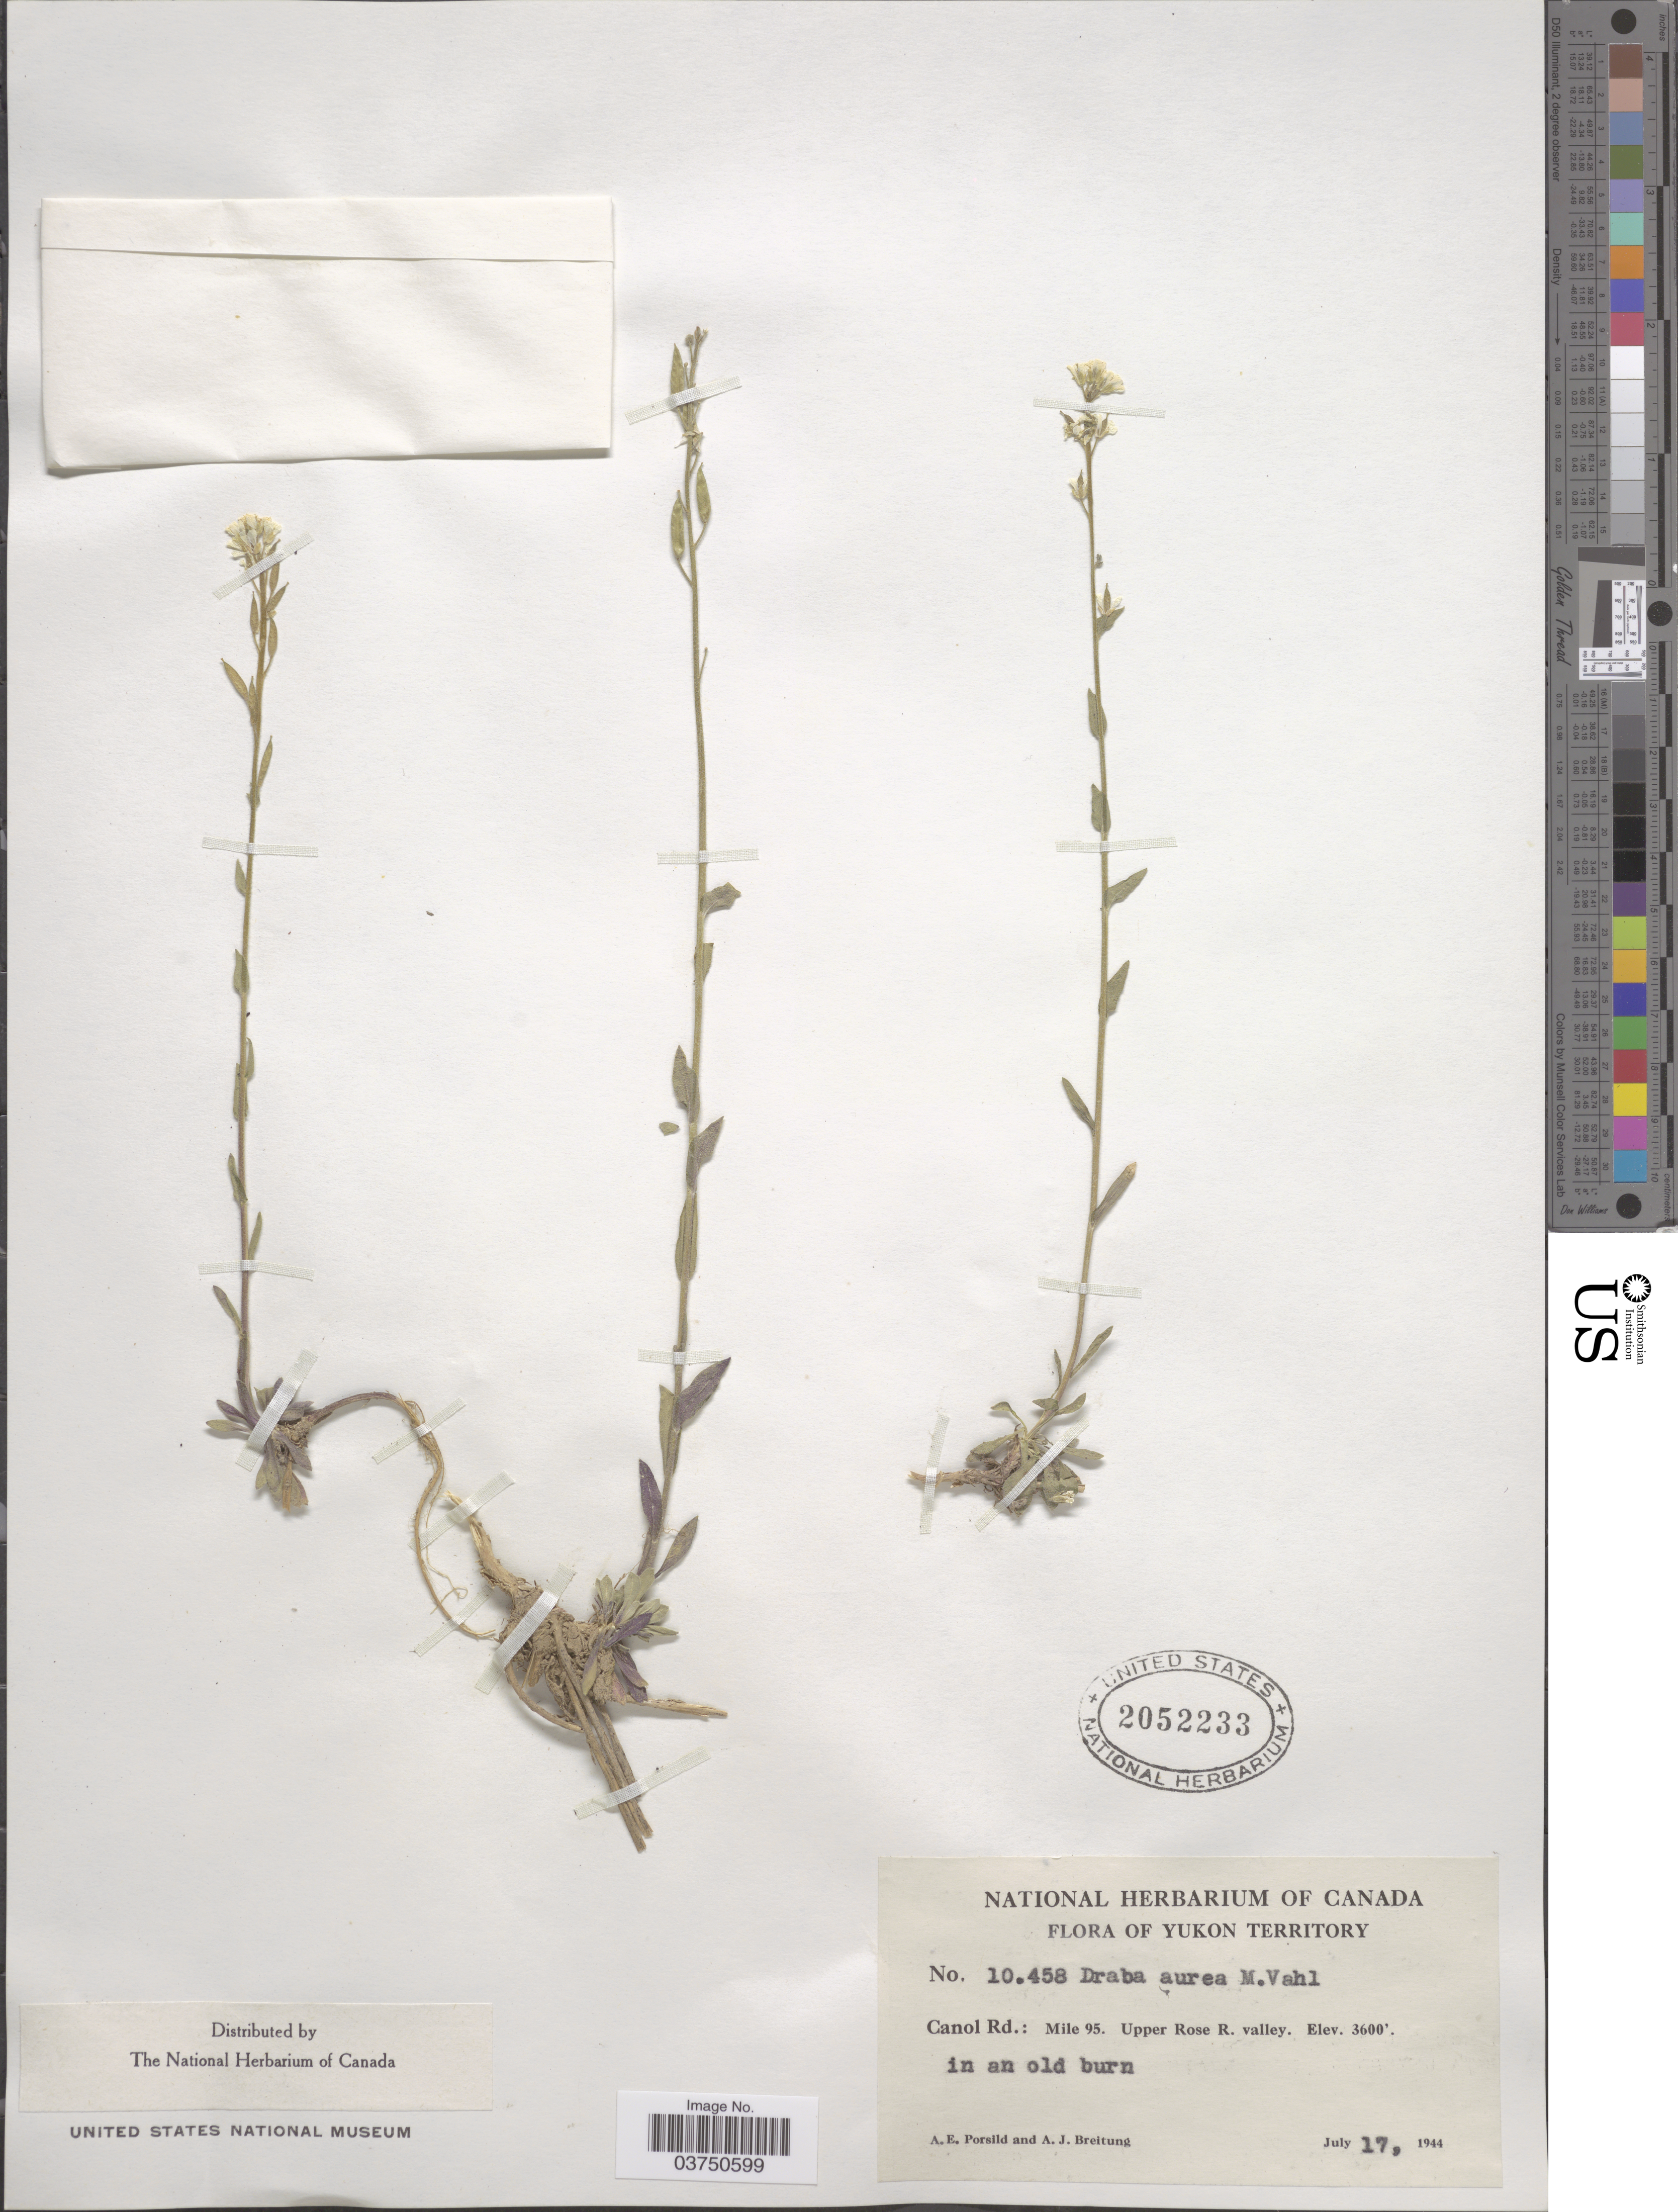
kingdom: Plantae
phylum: Tracheophyta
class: Magnoliopsida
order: Brassicales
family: Brassicaceae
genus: Draba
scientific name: Draba aurea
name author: Vahl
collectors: A. E. Porsild & A. Breitung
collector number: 10458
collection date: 1944-07-17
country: Canada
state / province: Yukon Territory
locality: Canol Rd.: Mile 95. Upper Rose R. valley.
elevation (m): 1097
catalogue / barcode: US 2052233